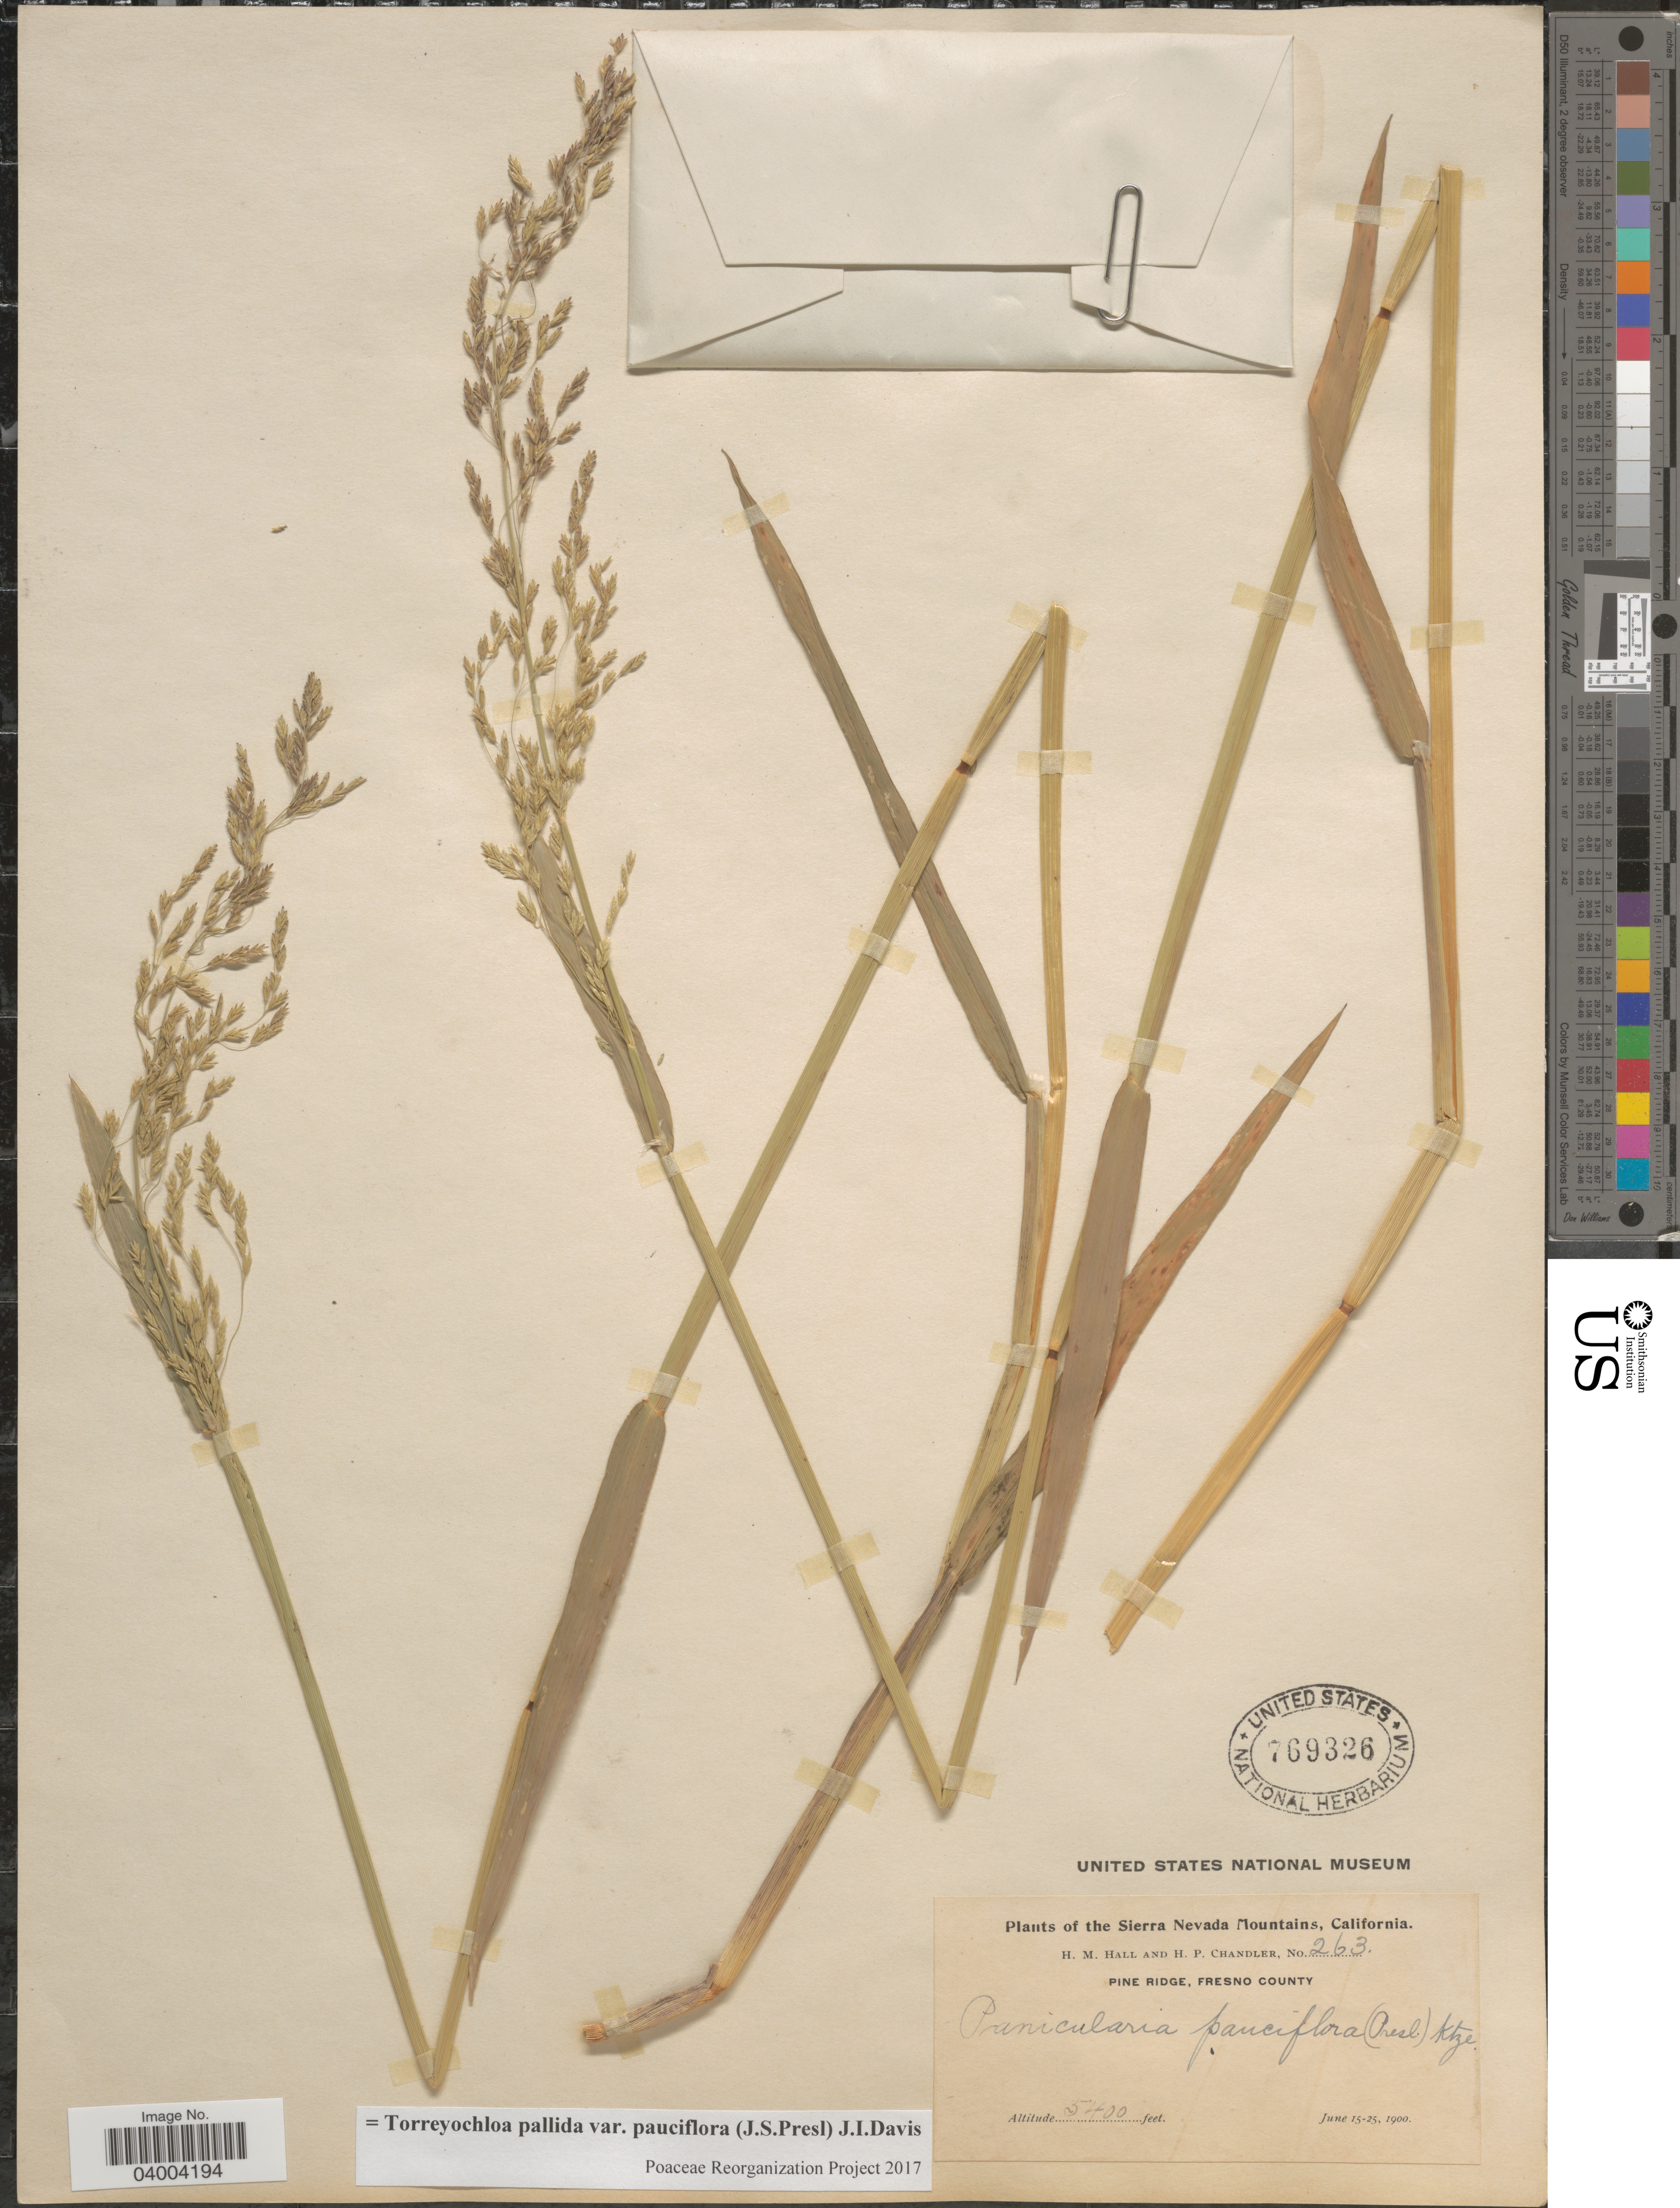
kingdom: Plantae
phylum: Tracheophyta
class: Liliopsida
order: Poales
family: Poaceae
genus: Torreyochloa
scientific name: Torreyochloa pallida var. pauciflora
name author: (J. Presl) J.I. Davis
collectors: H. M. Hall & H. Chandler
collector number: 263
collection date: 1900-06-15/1900-06-25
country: United States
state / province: California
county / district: Fresno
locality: Sierra Nevada Mountains. Pine Ridge, Fresno County.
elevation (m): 1646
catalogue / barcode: US 769326